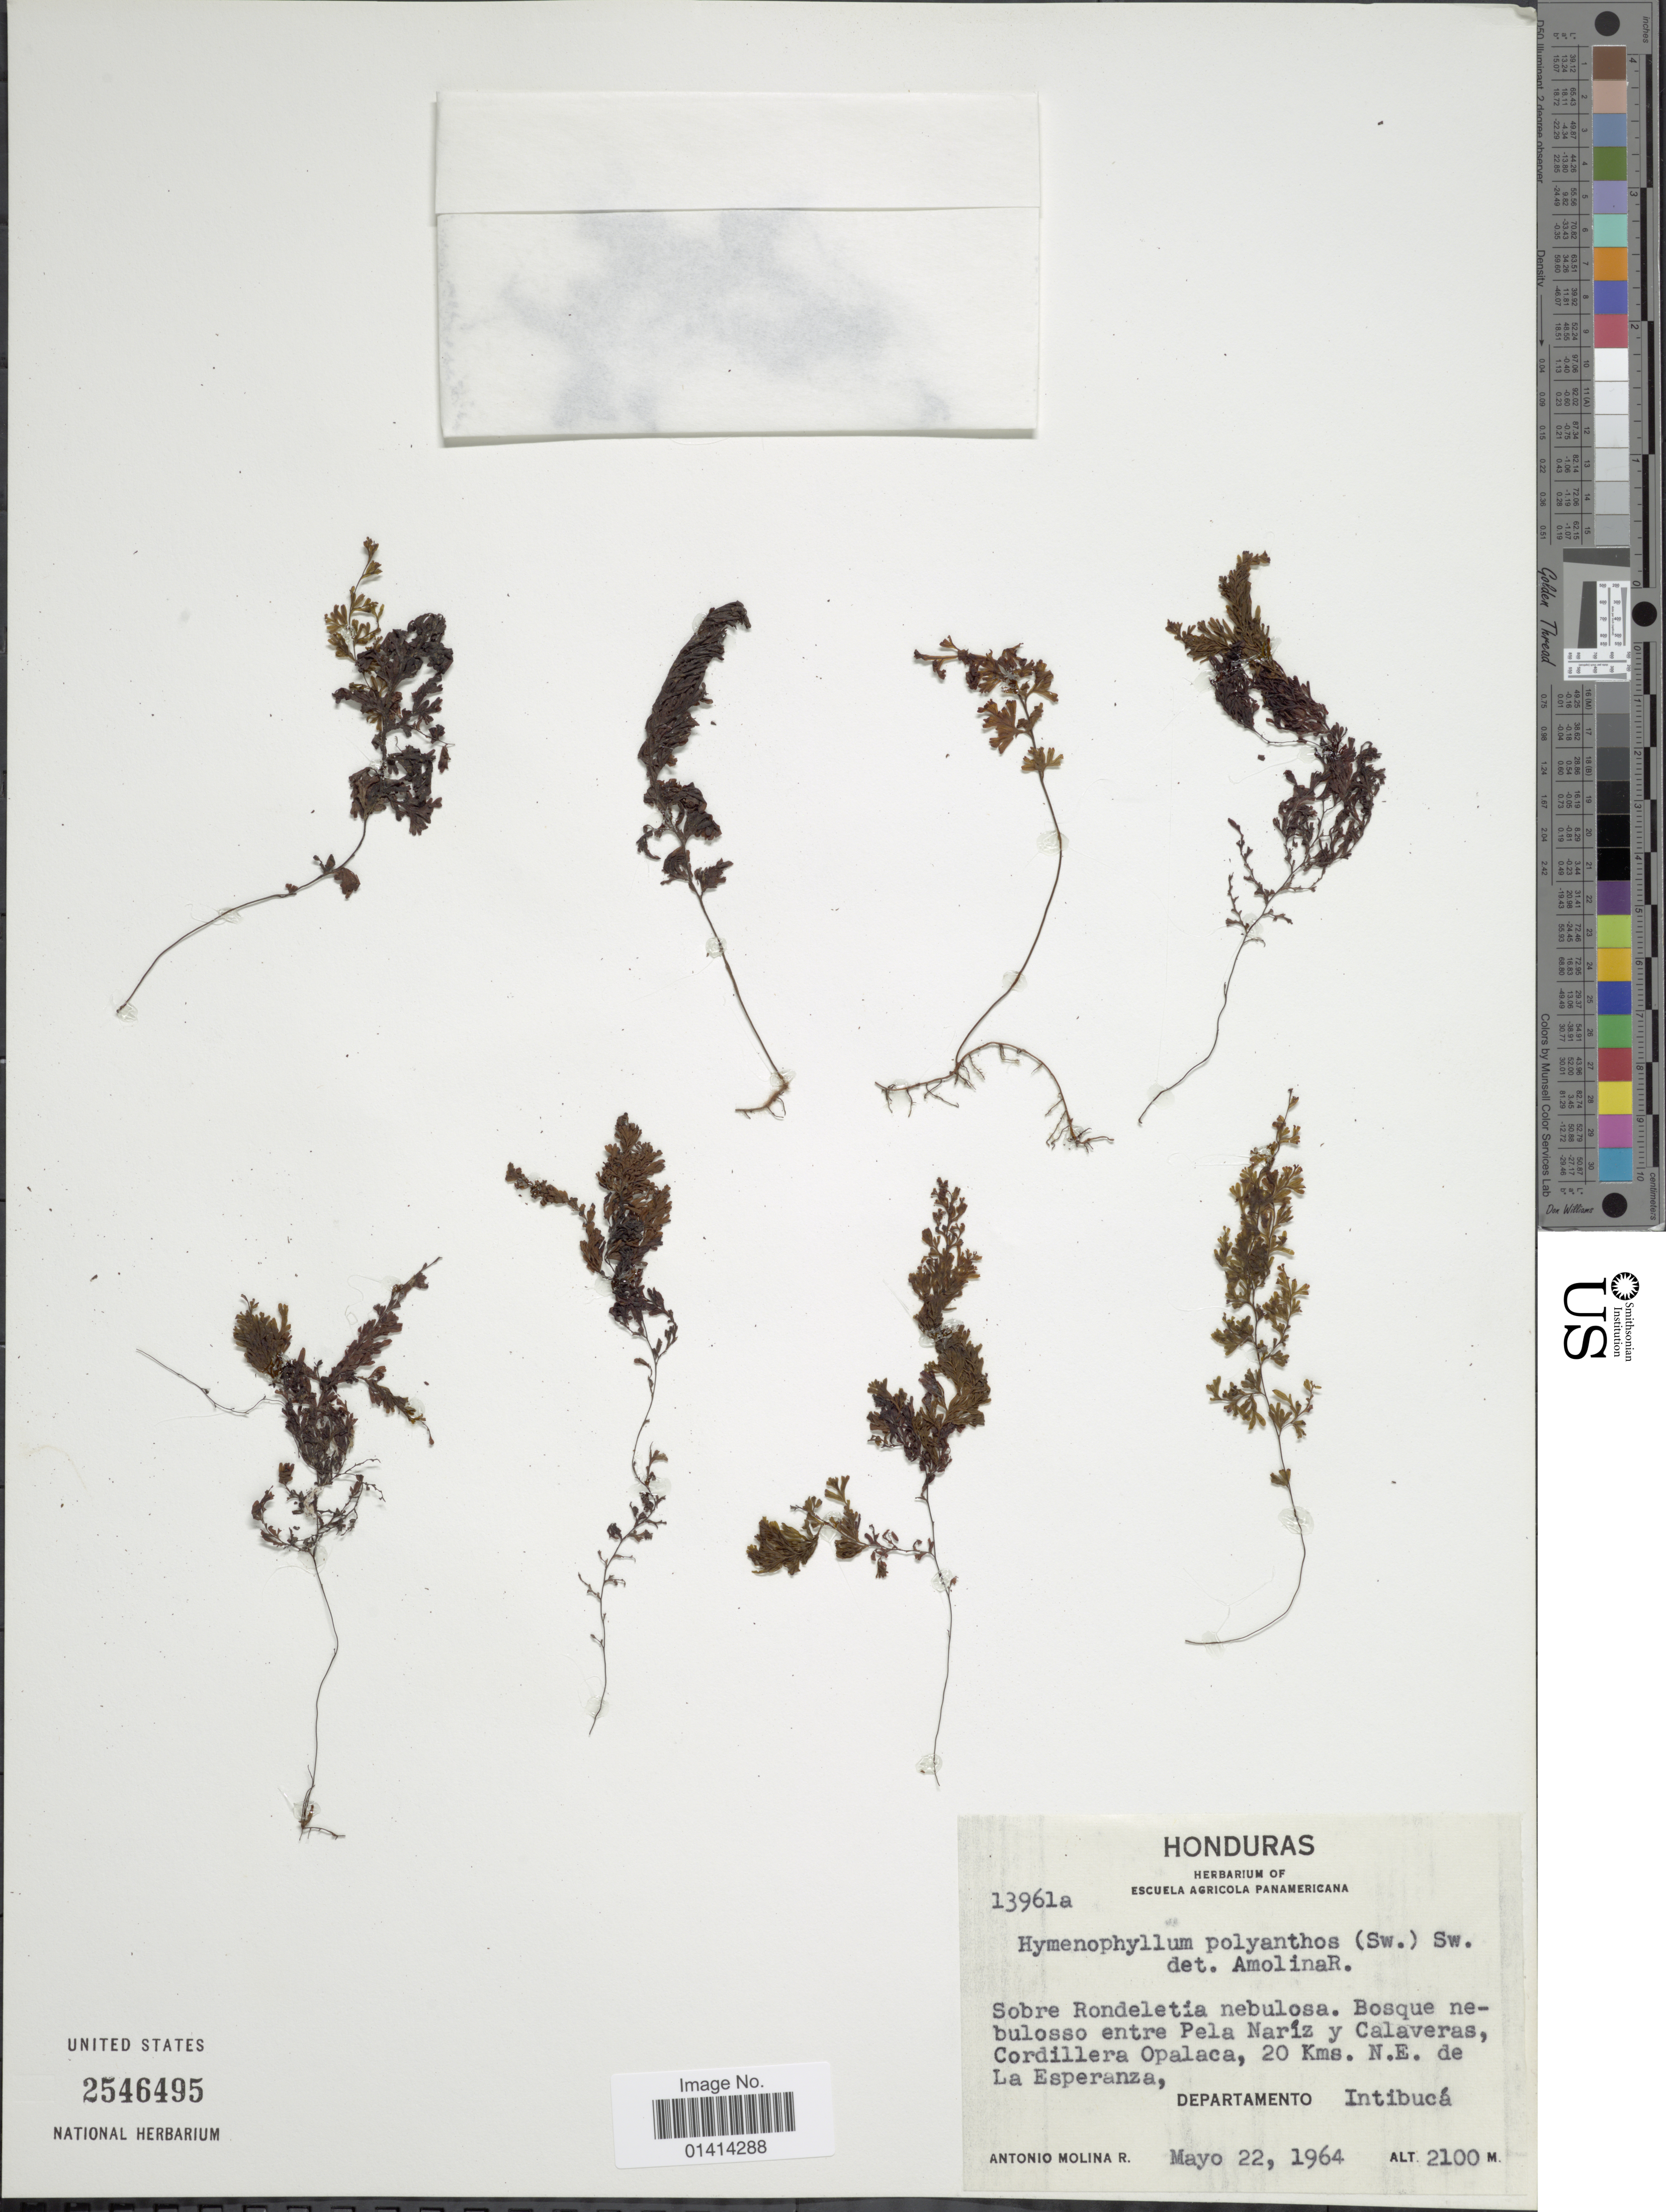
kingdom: Plantae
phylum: Tracheophyta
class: Polypodiopsida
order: Hymenophyllales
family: Hymenophyllaceae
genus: Hymenophyllum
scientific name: Hymenophyllum polyanthos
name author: (Sw.) Sw.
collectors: A. Molina R.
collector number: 13961a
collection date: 1964-05-22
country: Honduras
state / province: Intibuca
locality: Bosque nebulosso entre Pela Naríz y Calaveras, Cordillera Opalaca. 20 Kms N.E. de La Esperanza, Departamento Intibucá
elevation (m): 2100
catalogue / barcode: US 2546495